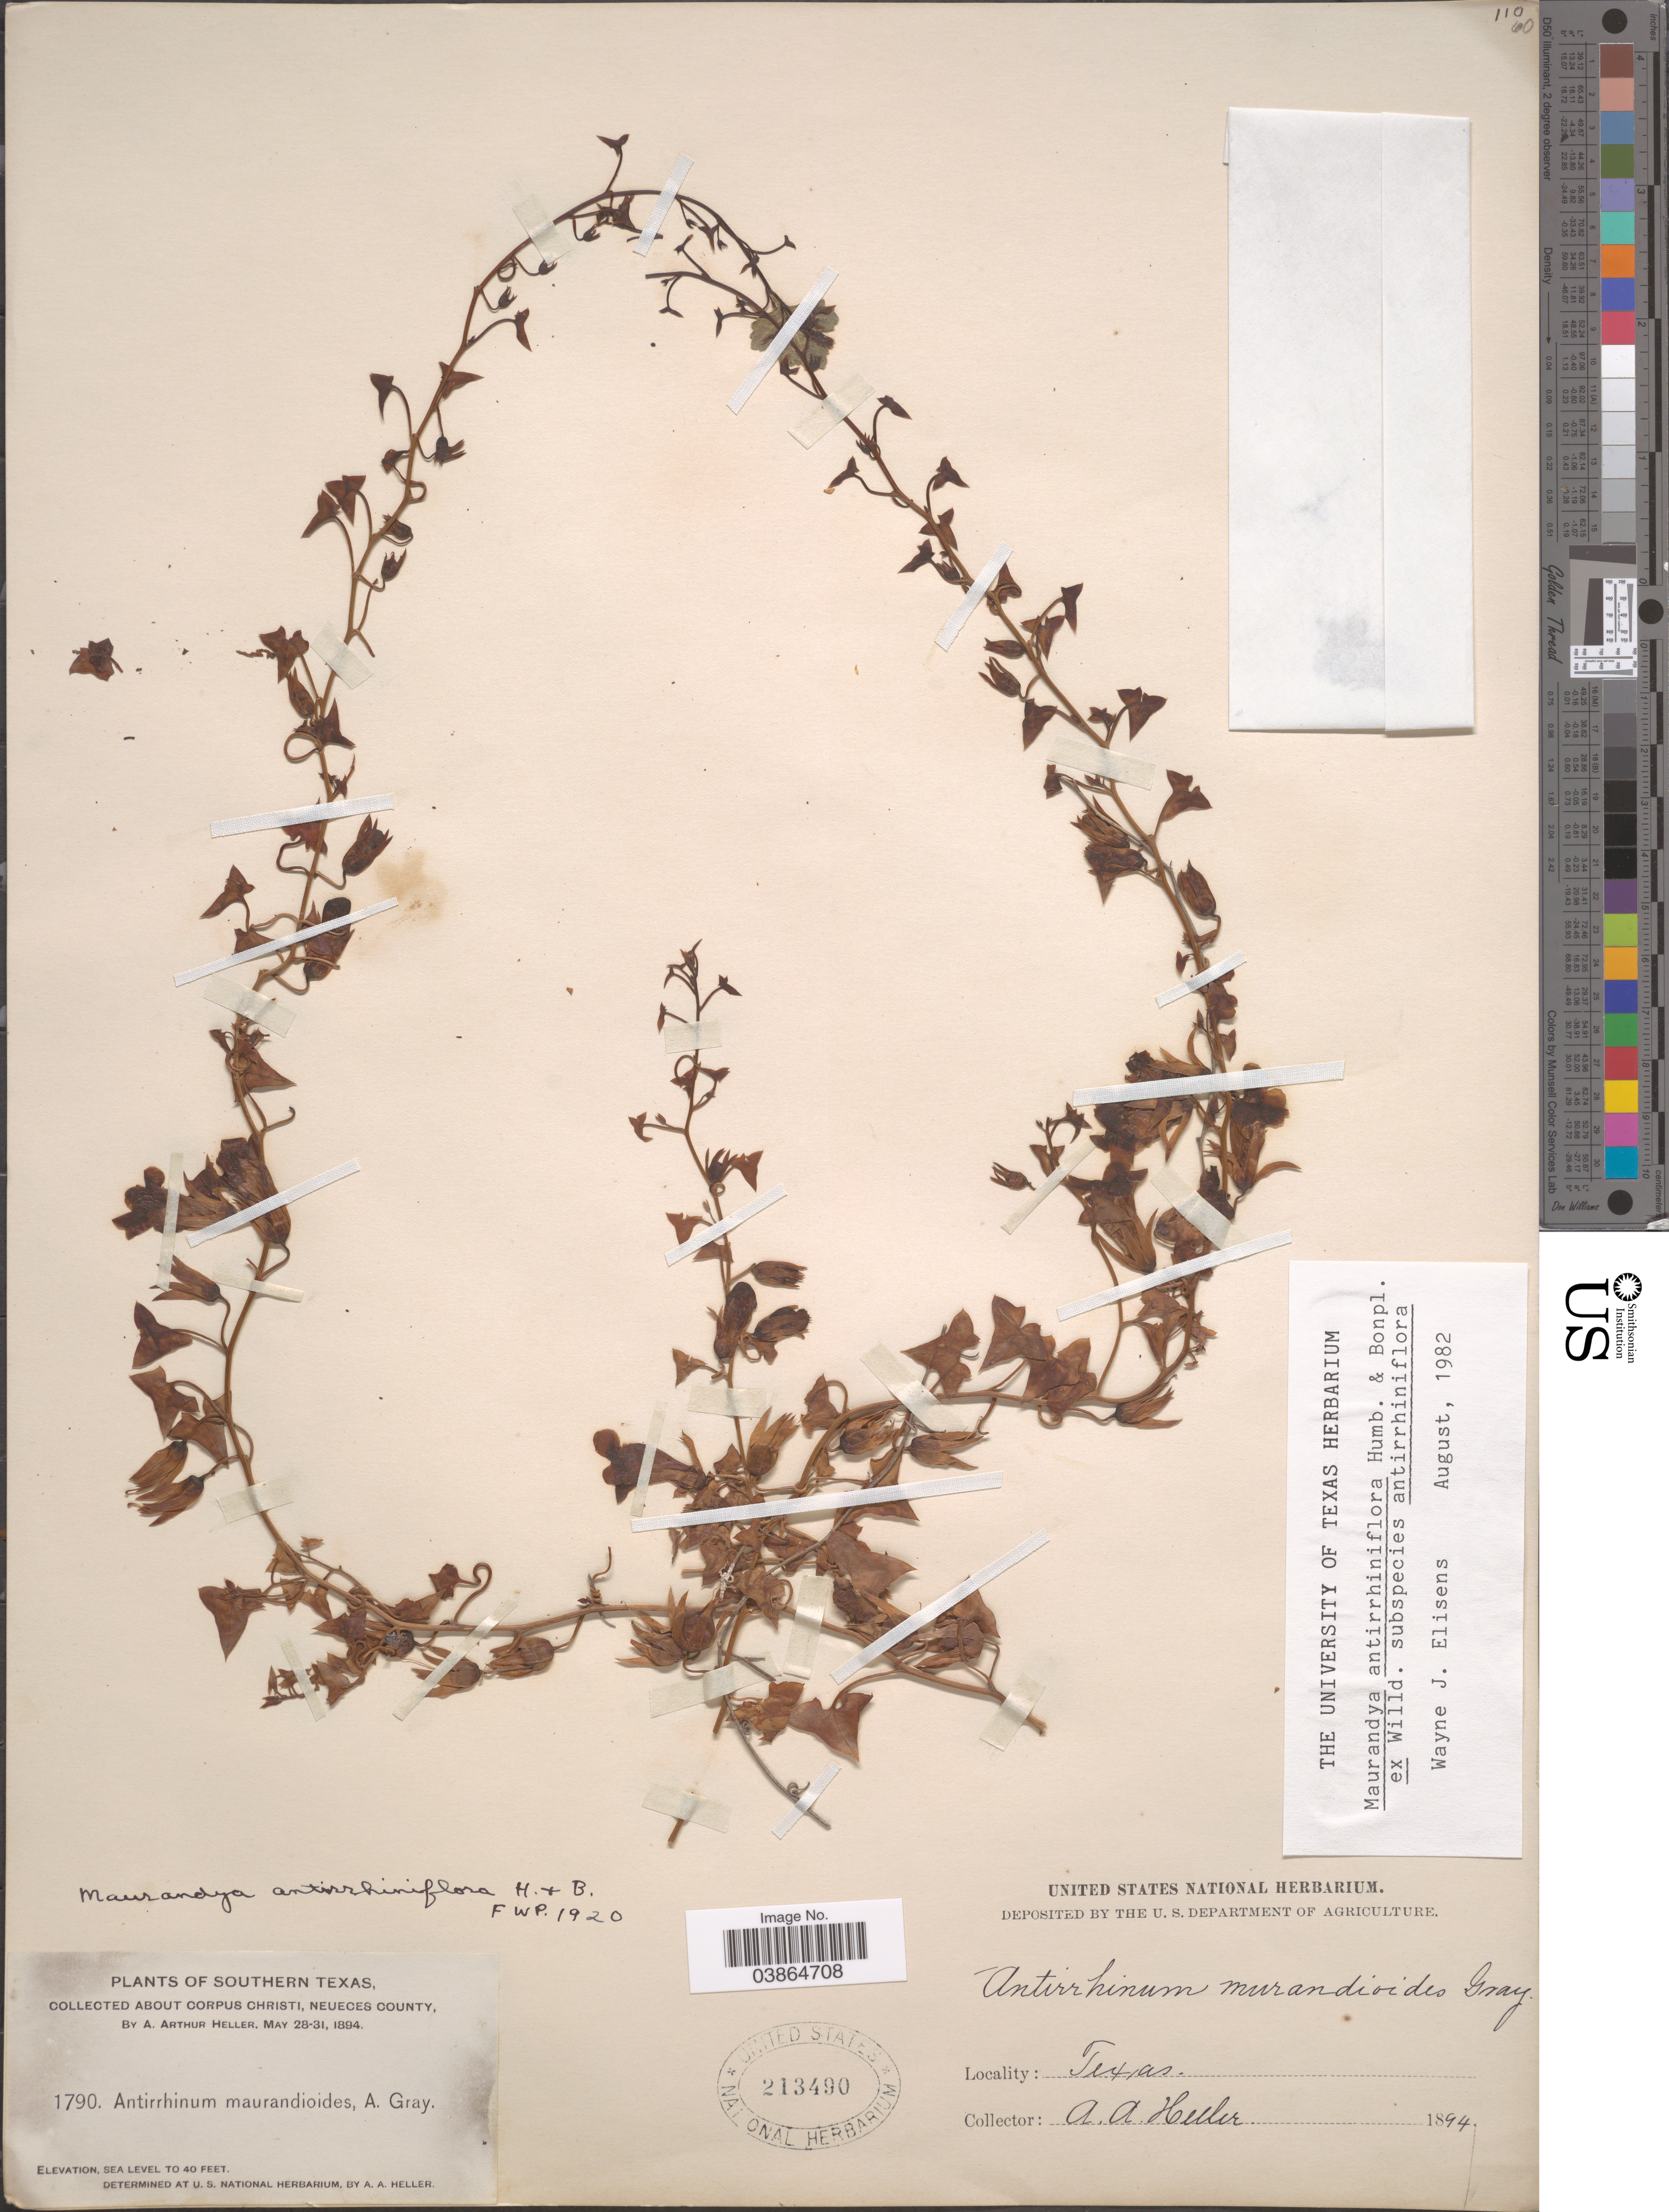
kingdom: Plantae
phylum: Tracheophyta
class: Magnoliopsida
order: Lamiales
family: Plantaginaceae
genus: Maurandya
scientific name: Maurandya antirrhiniflora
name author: Humb. & Bonpl. ex Willd.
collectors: A. A. Heller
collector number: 1790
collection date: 1894-05-28/1894-05-31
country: United States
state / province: Texas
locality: Southern Texas. About Corpus Christi, Neueces County.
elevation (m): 0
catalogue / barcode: US 213490